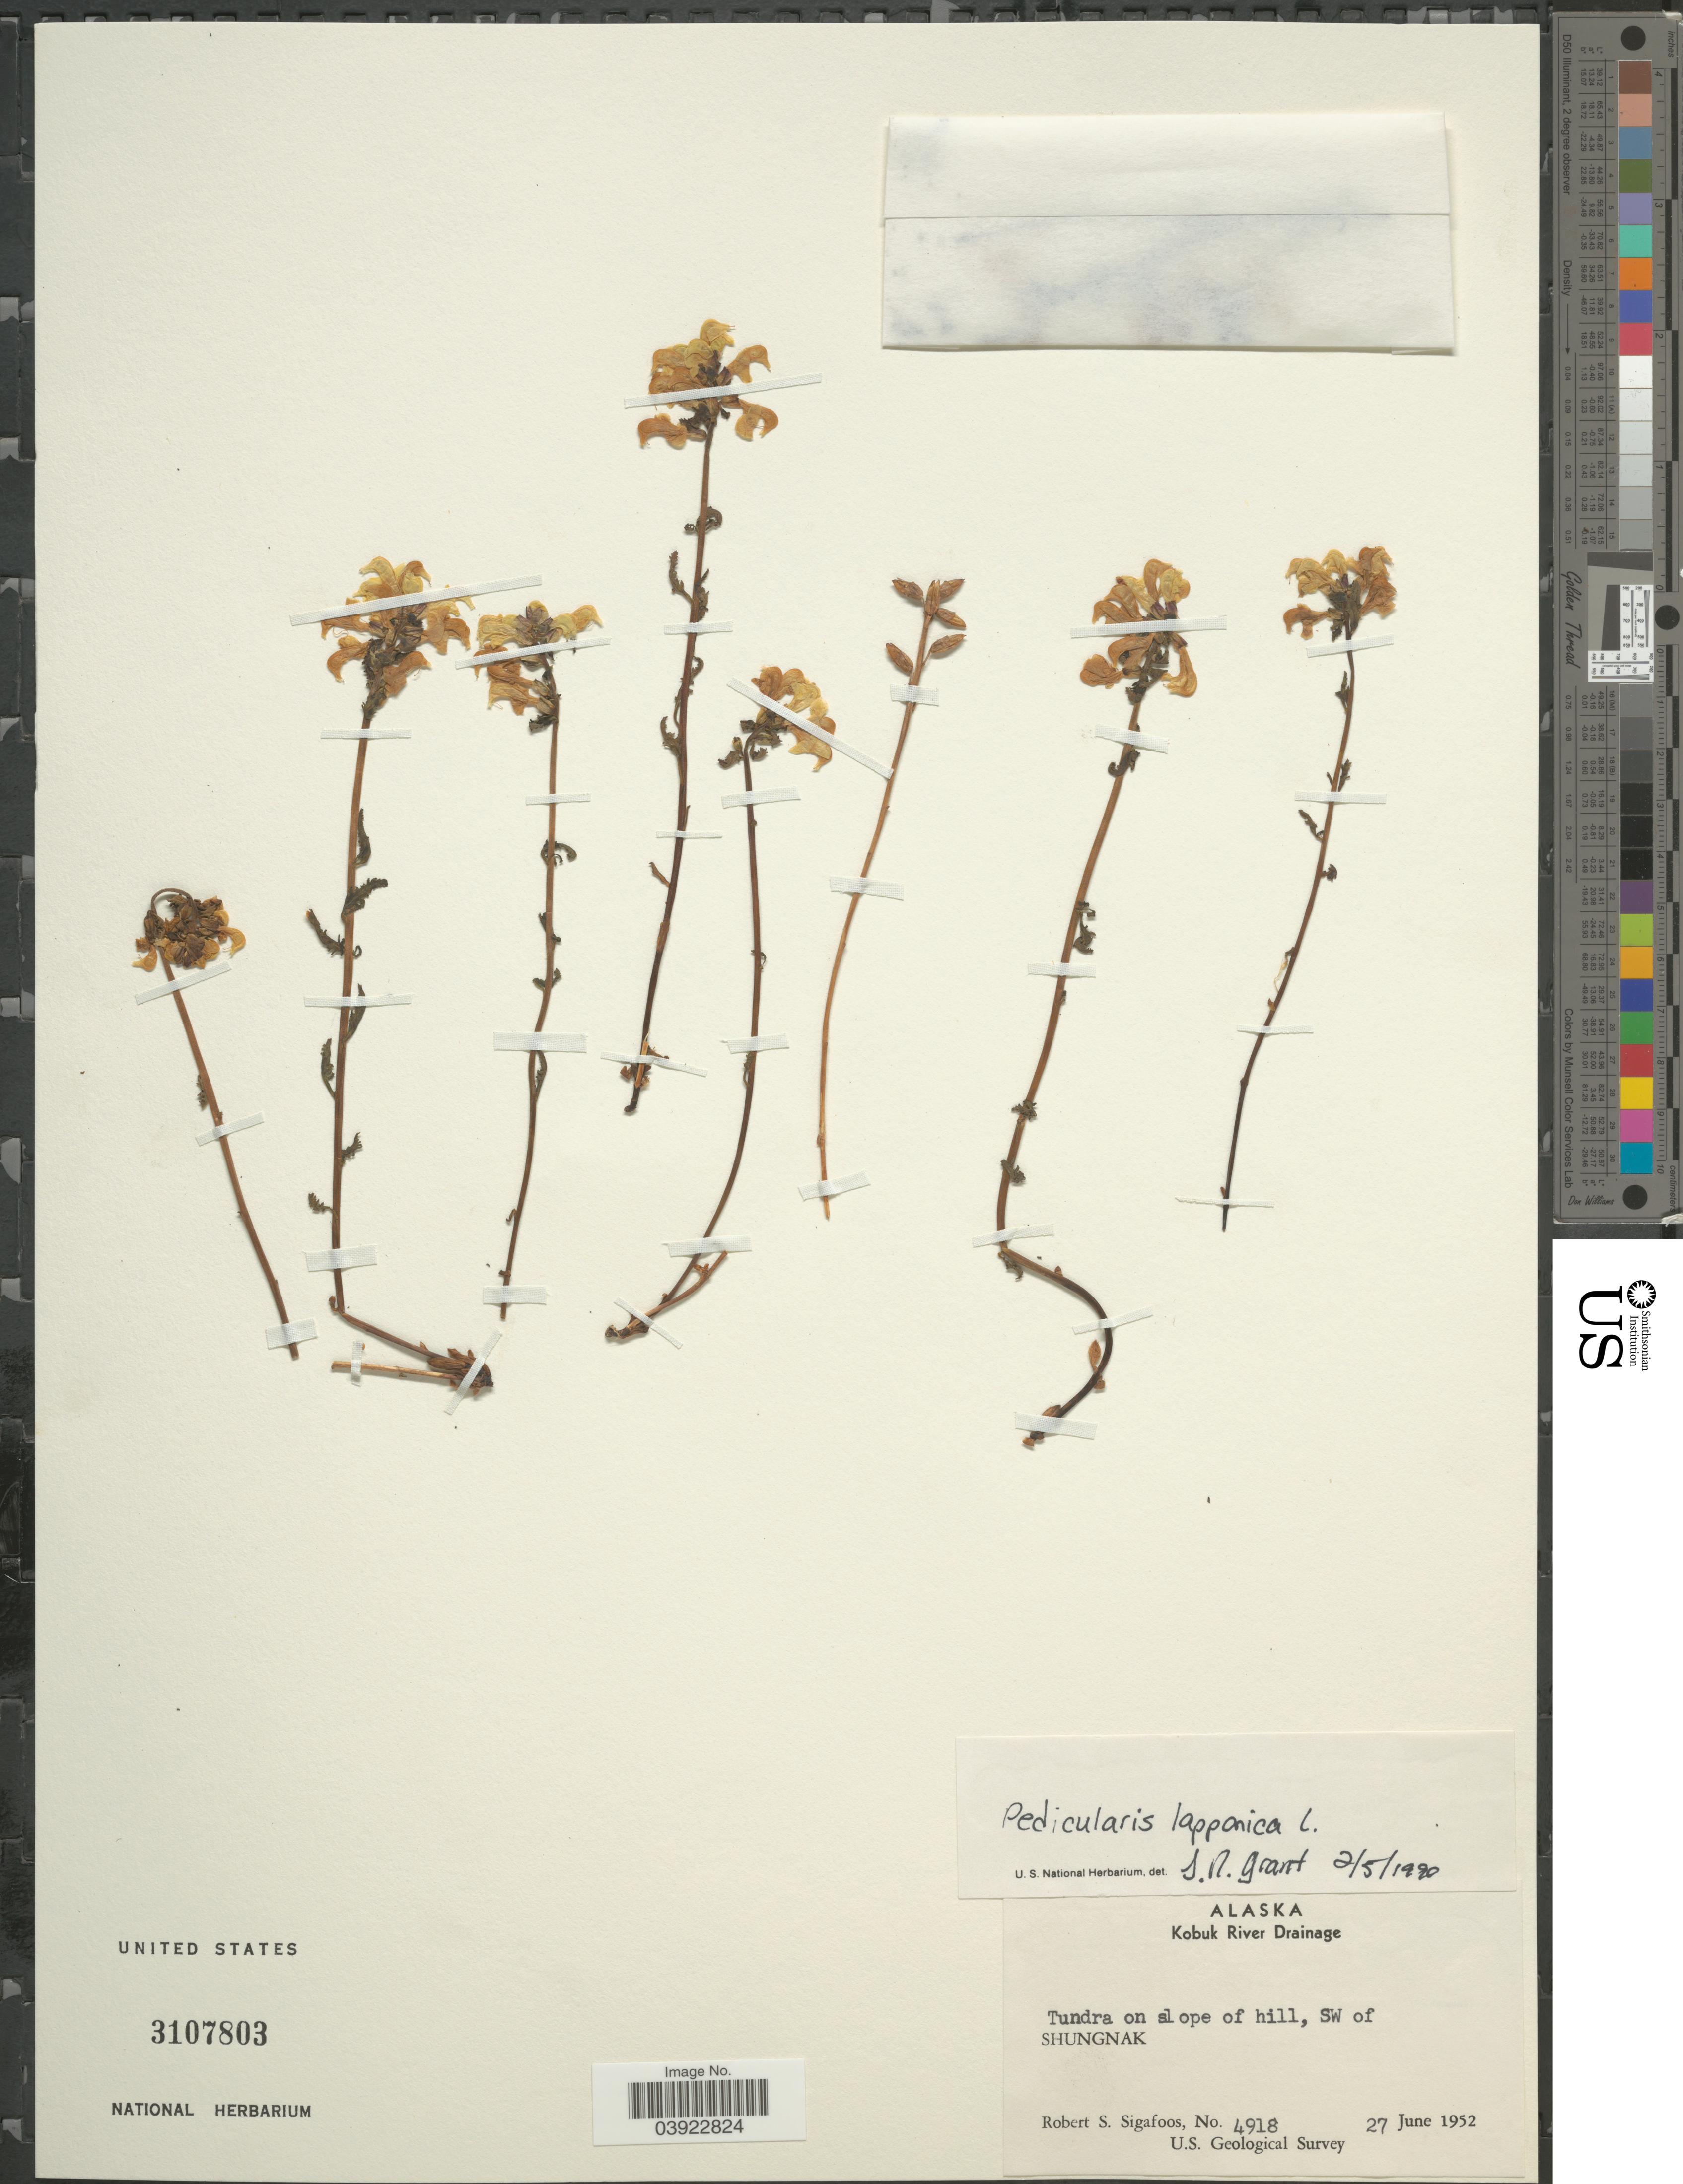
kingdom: Plantae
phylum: Tracheophyta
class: Magnoliopsida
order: Lamiales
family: Orobanchaceae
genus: Pedicularis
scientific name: Pedicularis lapponica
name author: L.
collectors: R. Sigafoos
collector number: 4918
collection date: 1952-06-27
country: United States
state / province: Alaska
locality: Kobuk River Drainage. Tundra on slope of hill, SW of Shungnak.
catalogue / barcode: US 3107803